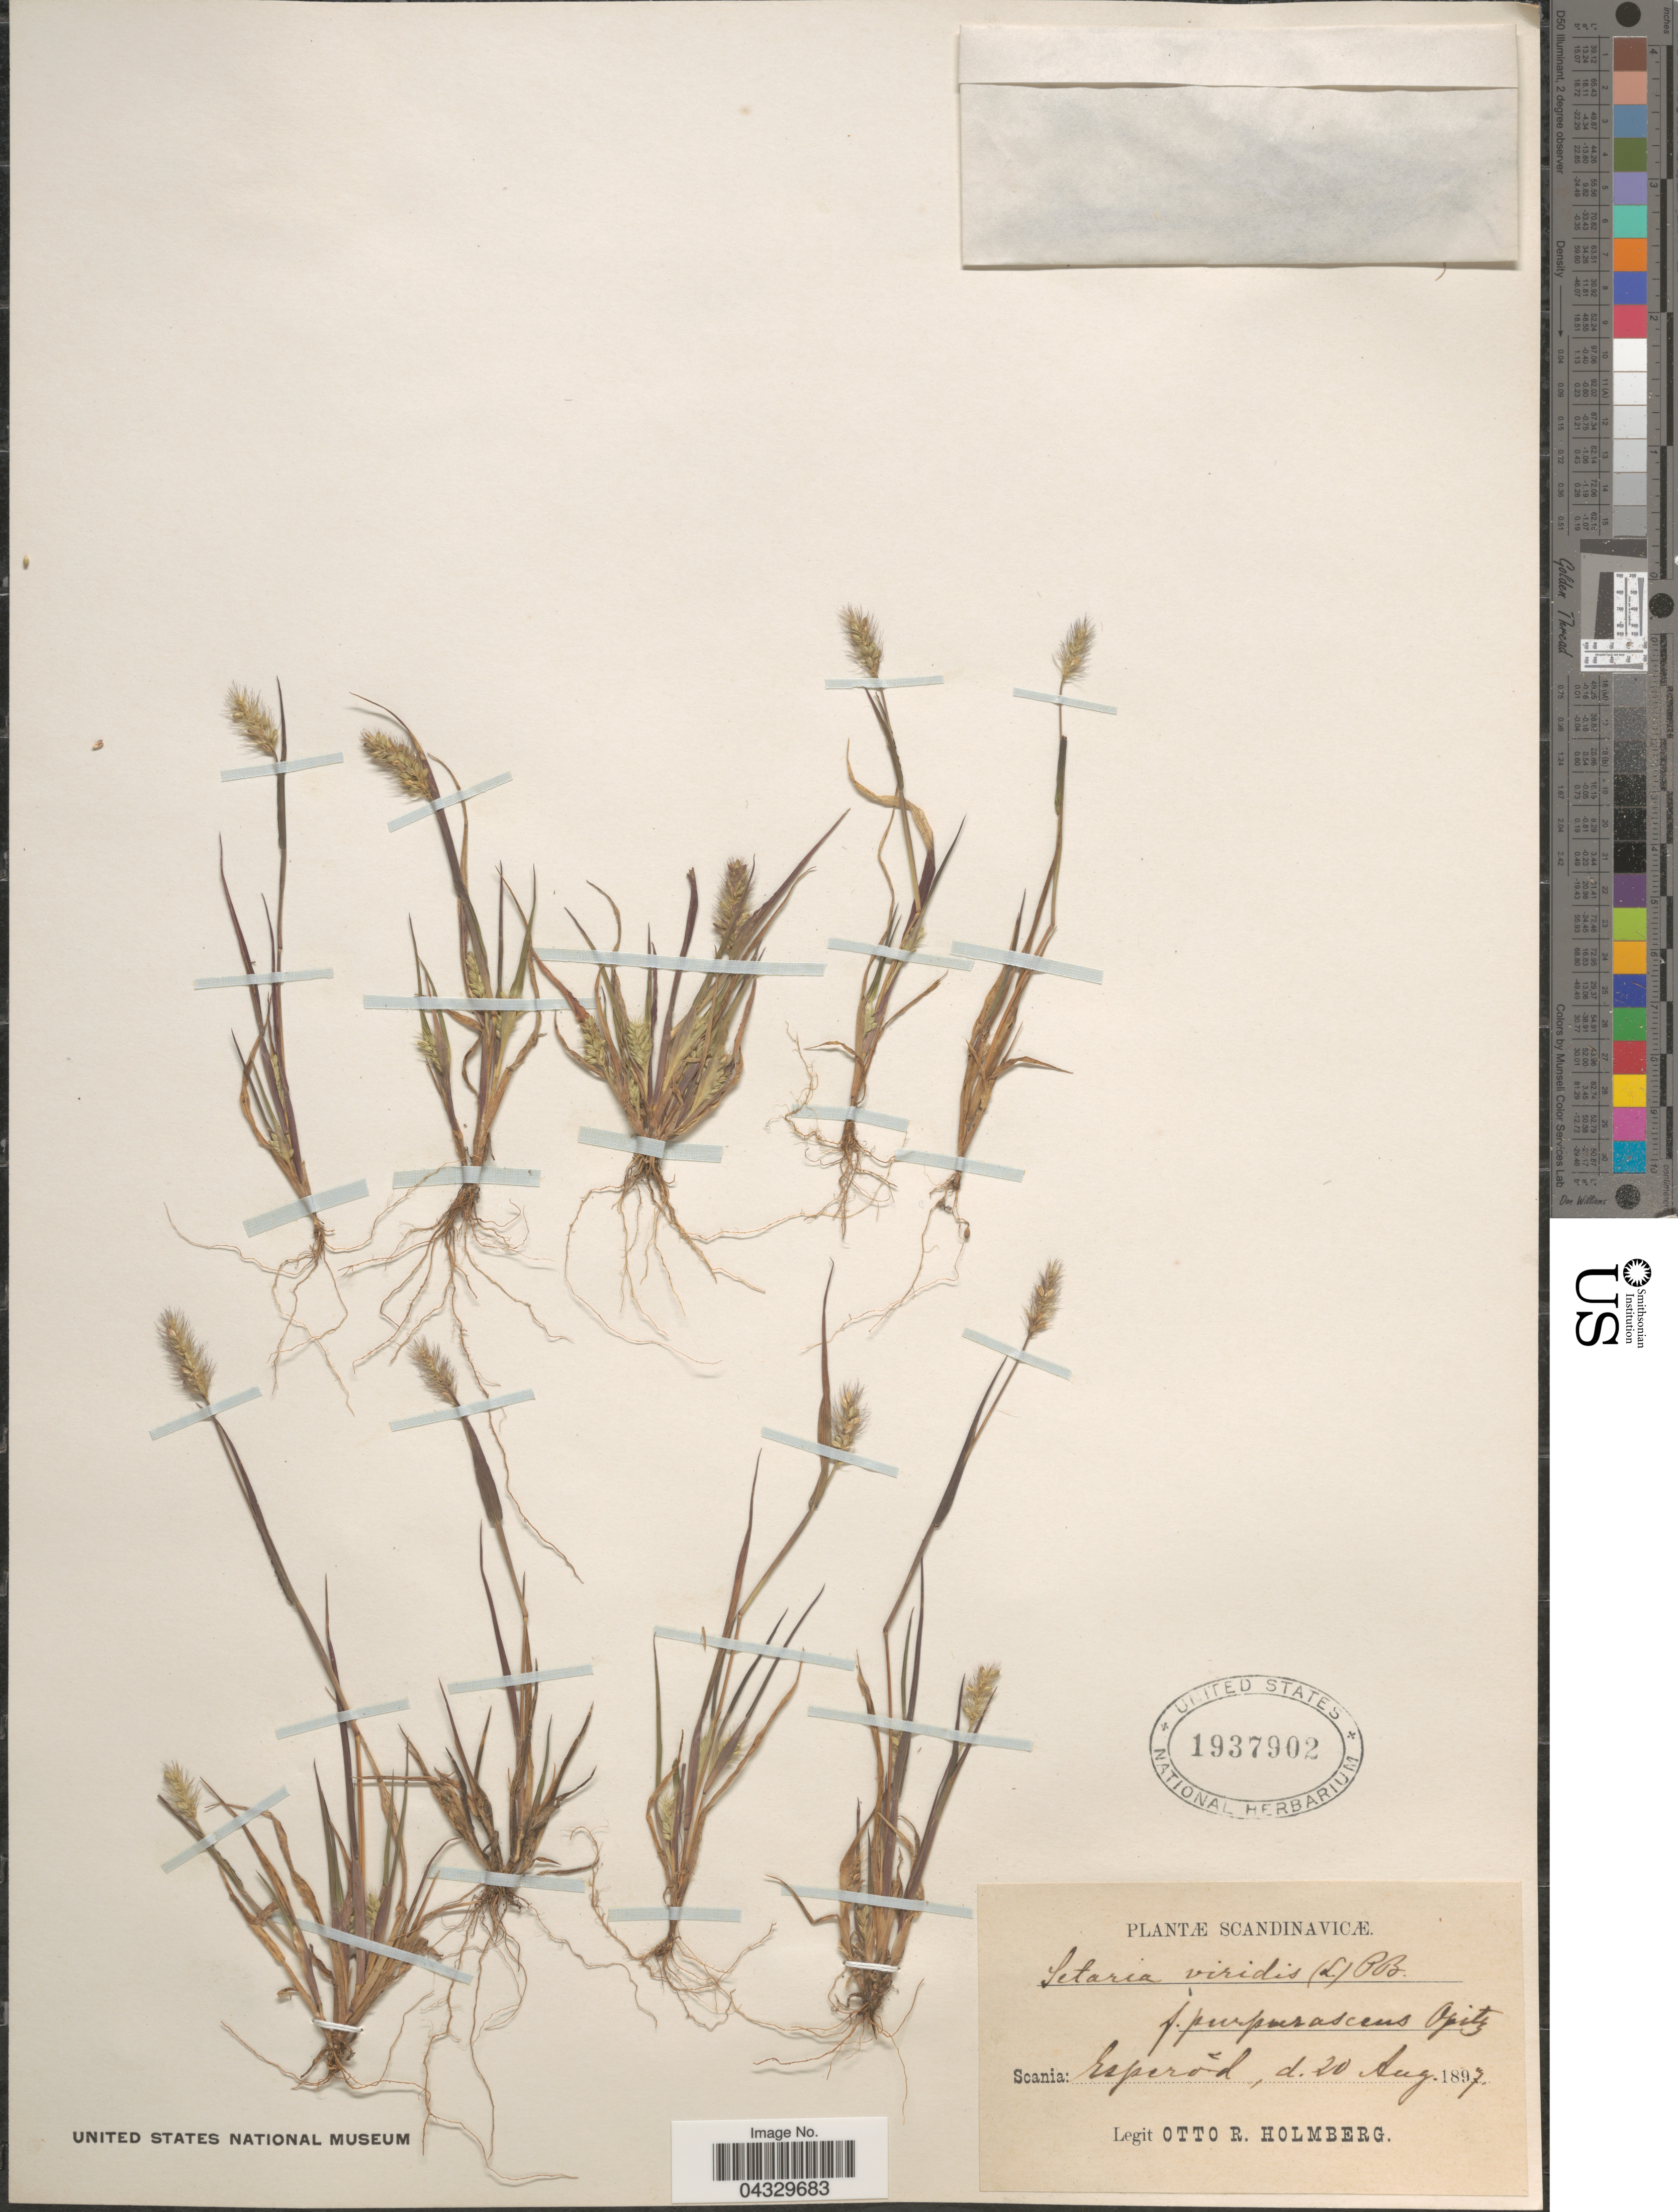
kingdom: Plantae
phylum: Tracheophyta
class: Liliopsida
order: Poales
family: Poaceae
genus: Setaria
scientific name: Setaria viridis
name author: (L.) P. Beauv.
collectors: O. Holmberg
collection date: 1897-08-20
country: Sweden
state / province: Skåne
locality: Scandinavicæ. Scania: Esperõd.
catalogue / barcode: US 1937902